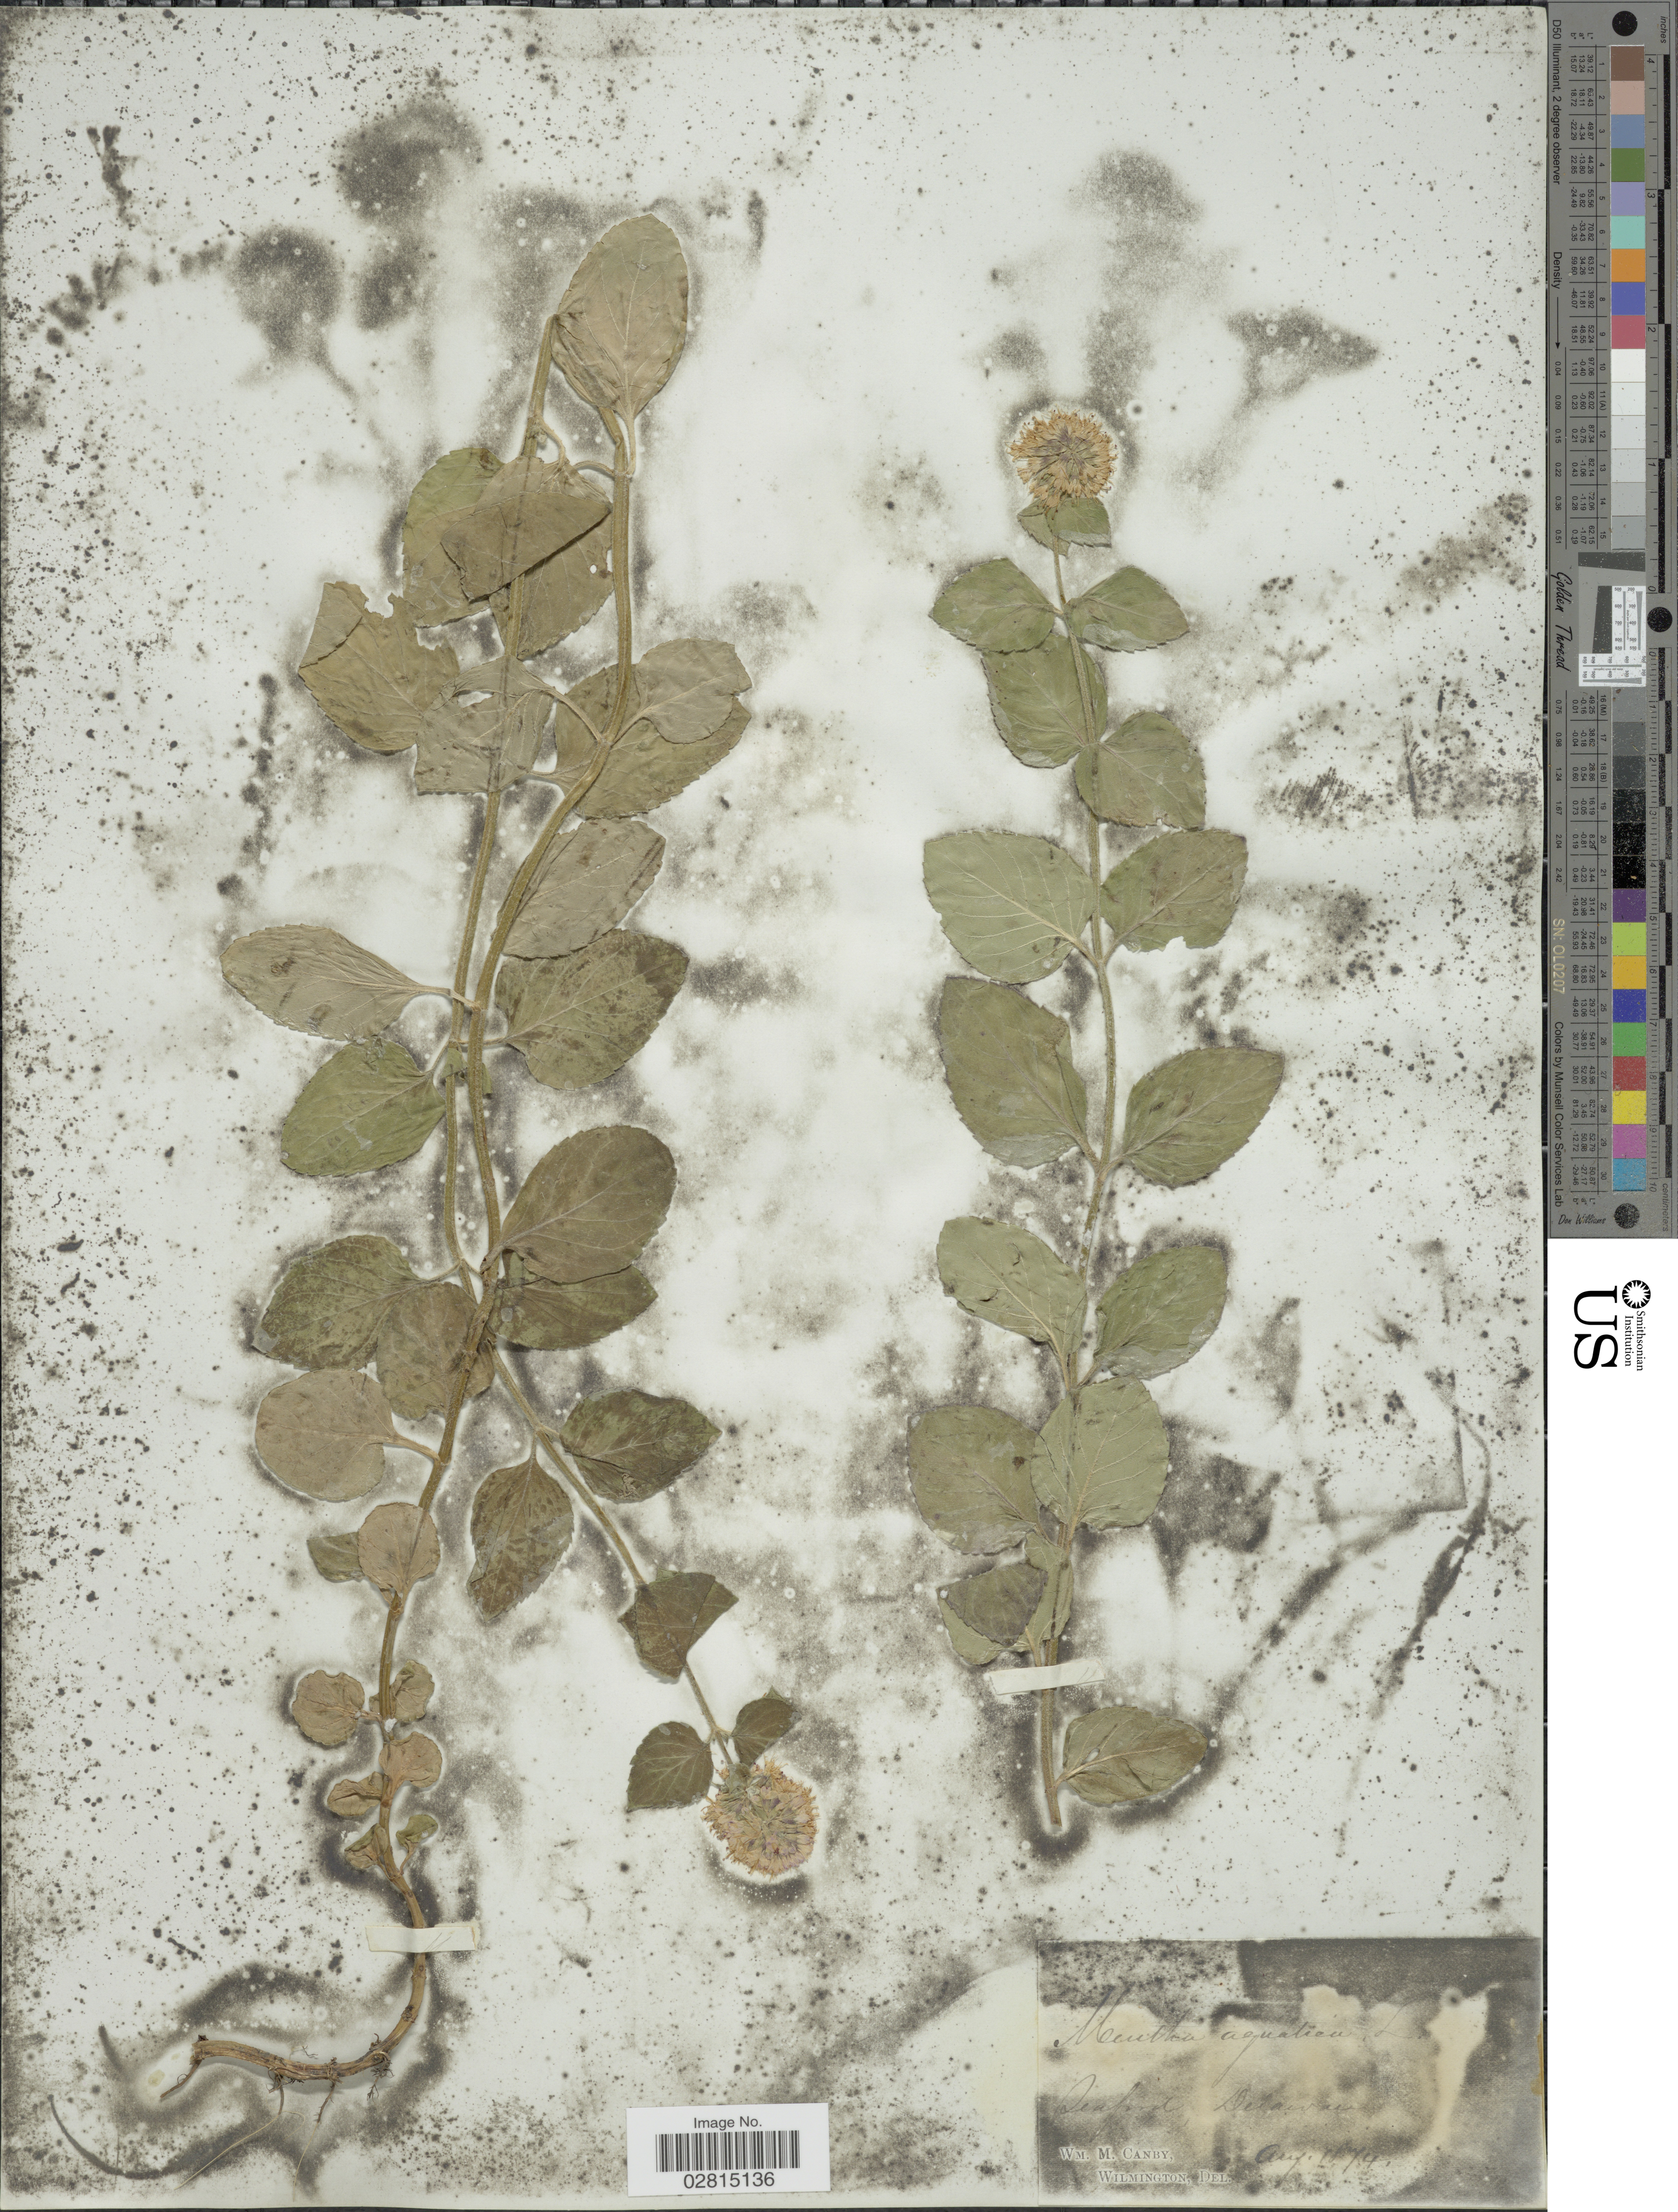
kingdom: Plantae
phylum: Tracheophyta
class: Magnoliopsida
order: Lamiales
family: Lamiaceae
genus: Mentha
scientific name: Mentha aquatica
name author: L.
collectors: W. M. Canby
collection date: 1874-08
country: United States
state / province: Delaware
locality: Seaford.